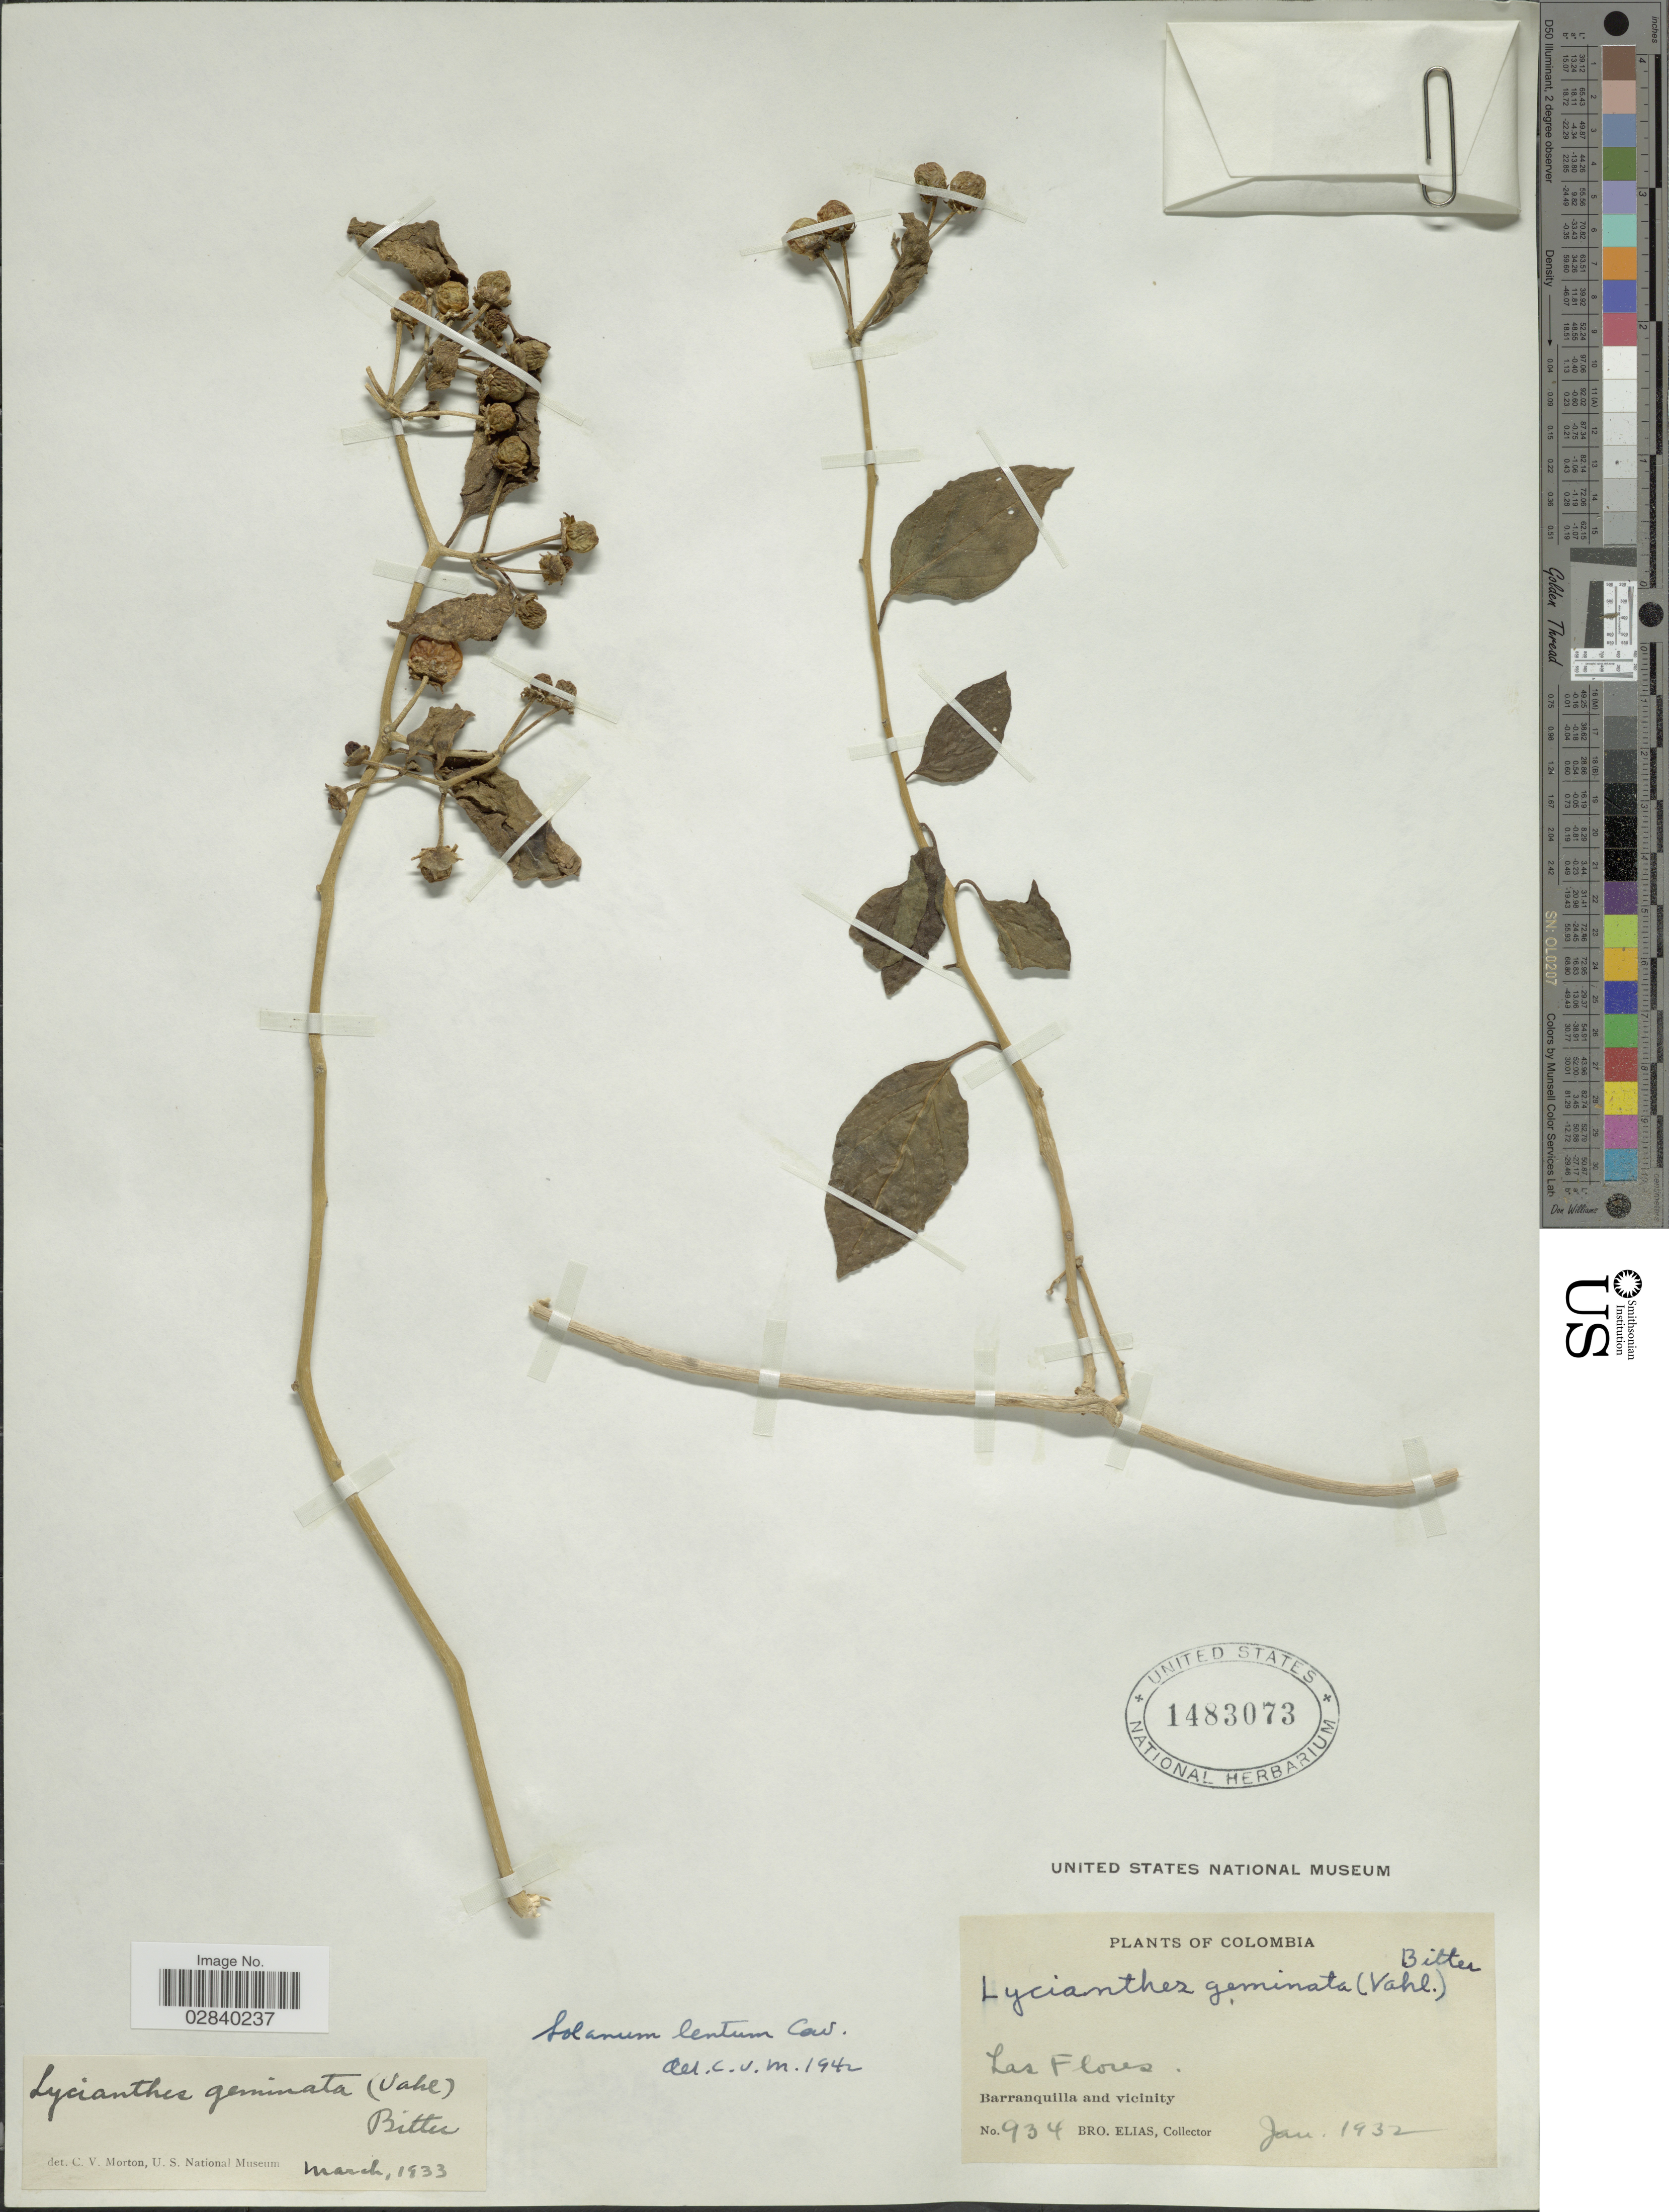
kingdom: Plantae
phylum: Tracheophyta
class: Magnoliopsida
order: Solanales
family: Solanaceae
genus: Lycianthes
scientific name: Lycianthes lenta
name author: (Cav.) Bitter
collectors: Bro. Elias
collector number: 934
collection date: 1932-01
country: Colombia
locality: Las Flores. Barranquilla and vicinity.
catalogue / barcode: US 1483073